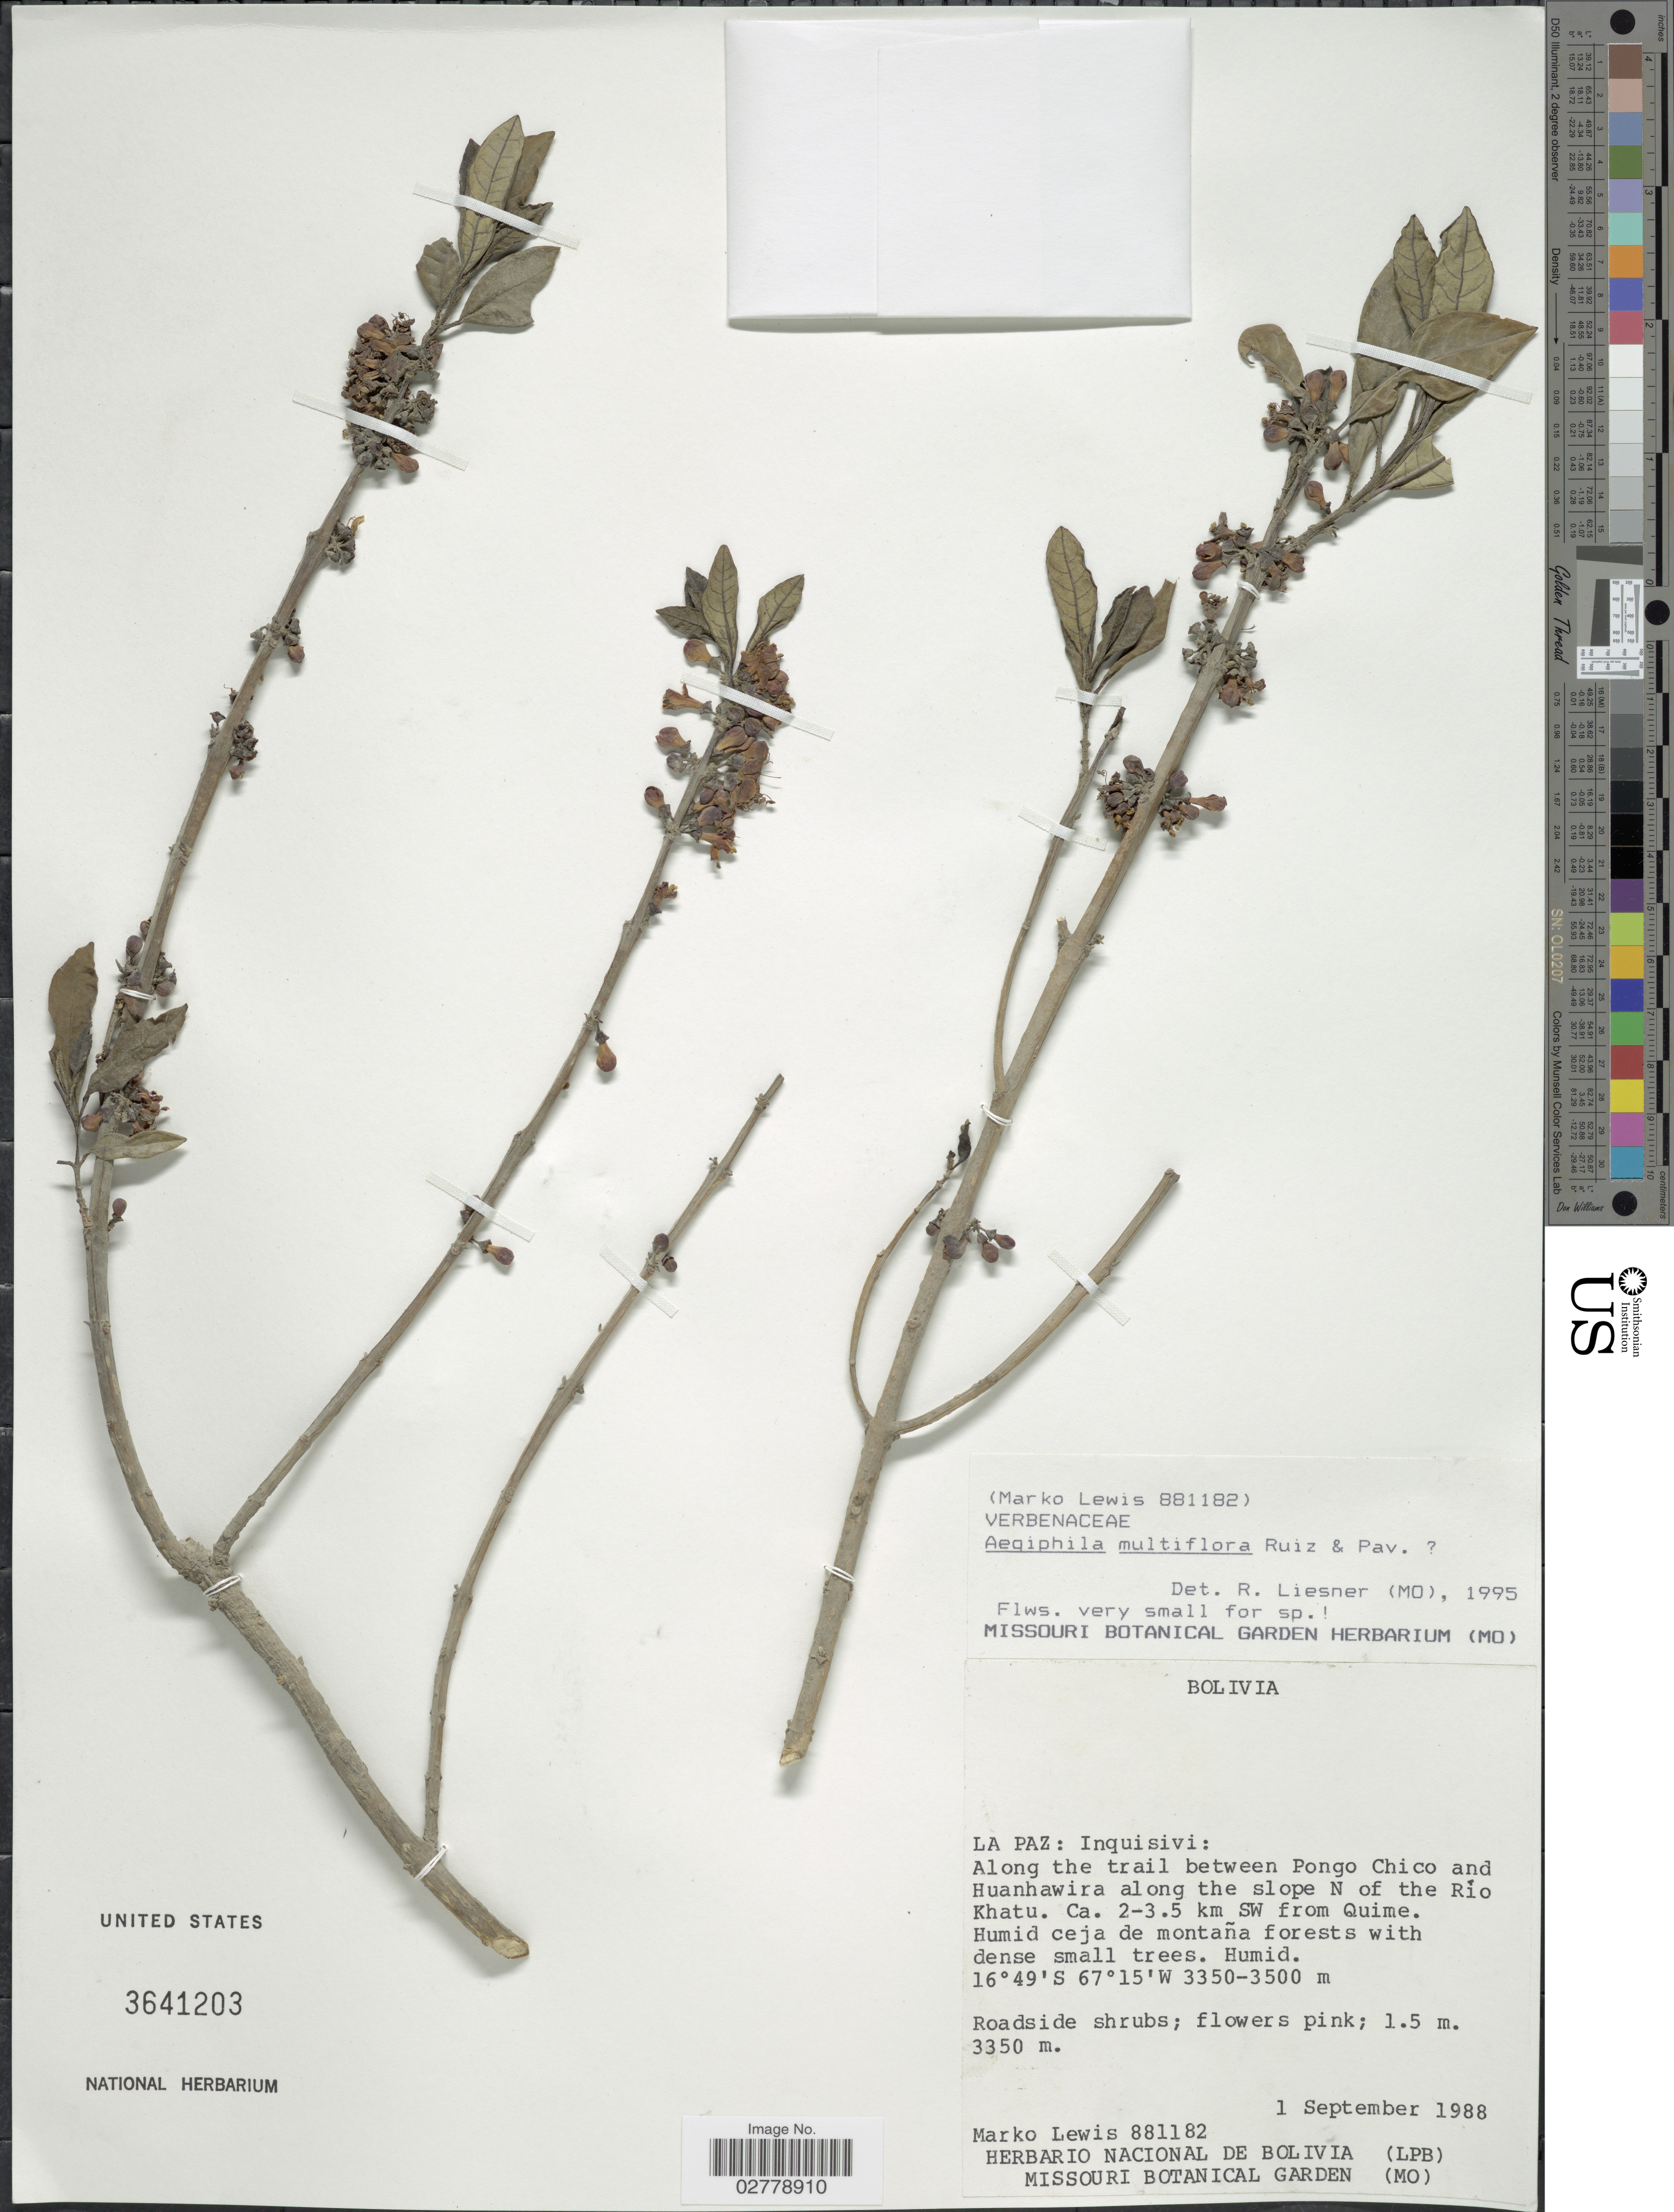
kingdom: Plantae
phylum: Tracheophyta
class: Magnoliopsida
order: Lamiales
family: Lamiaceae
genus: Aegiphila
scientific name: Aegiphila multiflora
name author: Ruiz & Pav.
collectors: M. A. Lewis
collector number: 881182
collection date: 1988-09-01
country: Bolivia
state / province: La Paz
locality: Inquisivi: Along the trail between Pongo Chico and Huanhawira along the slope N of the Río Khatu. Ca. 2-3.5 km SW from Quime.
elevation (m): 3350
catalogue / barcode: US 3641203